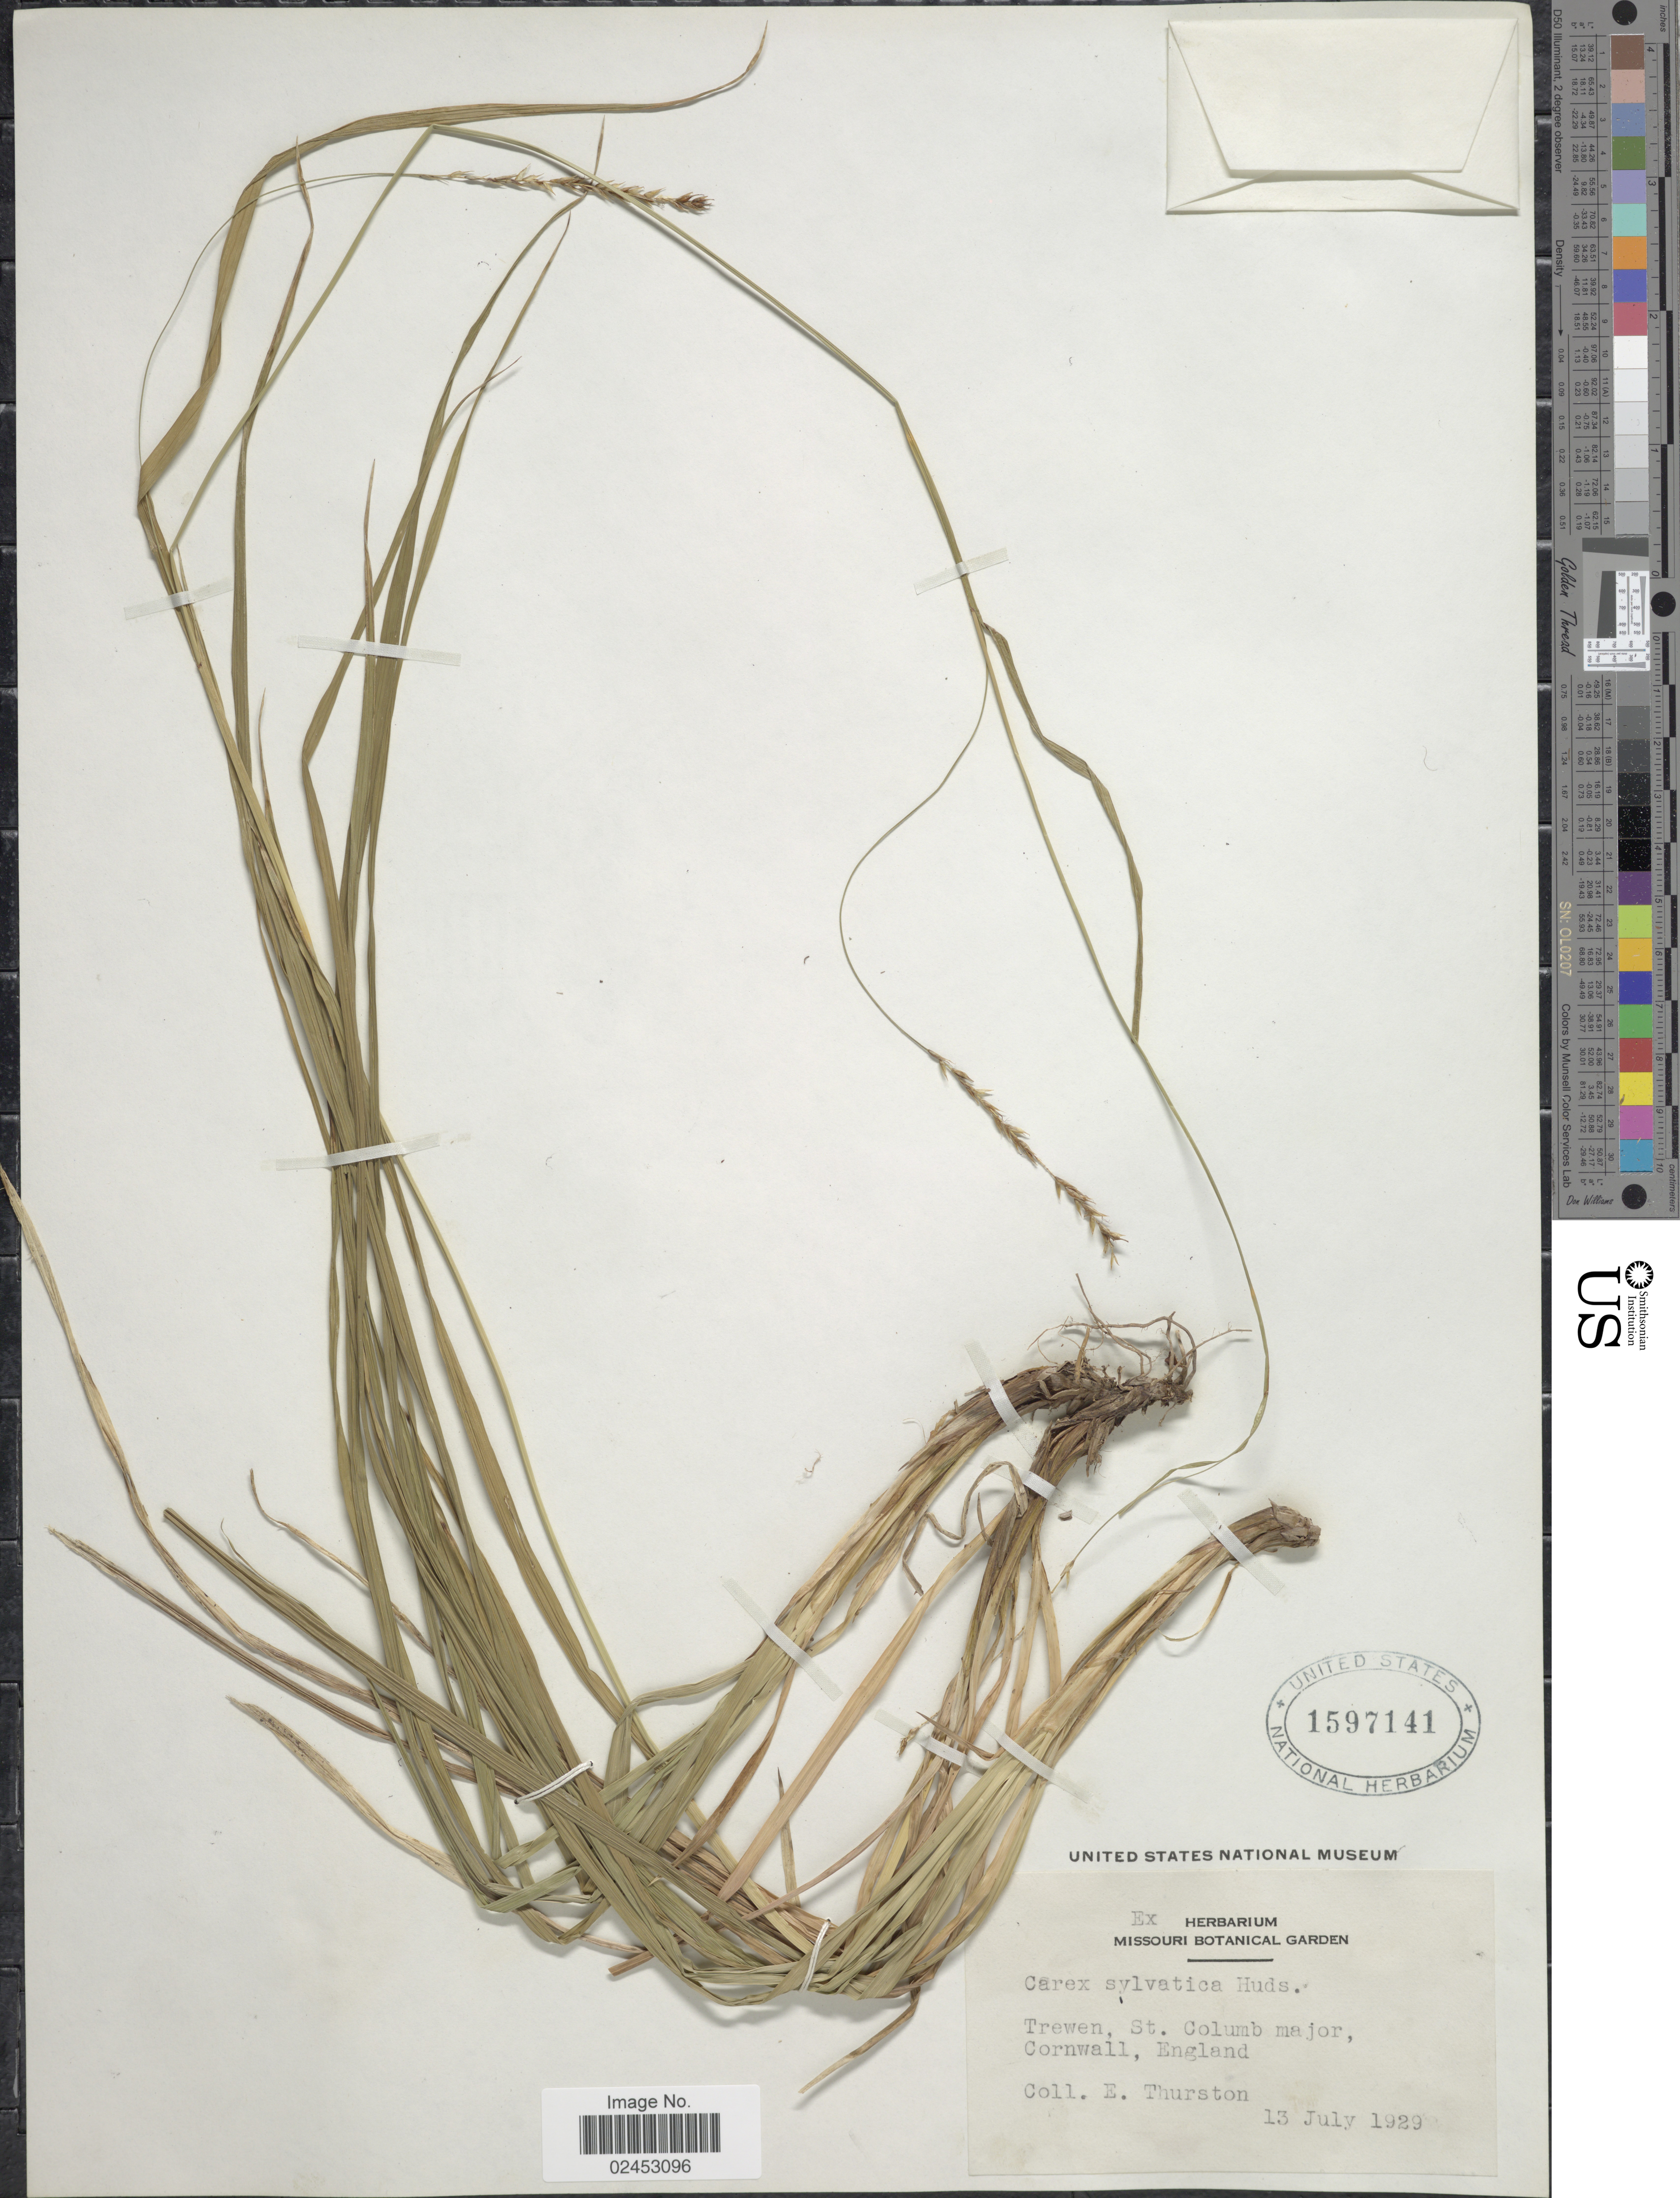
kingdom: Plantae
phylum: Tracheophyta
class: Liliopsida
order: Poales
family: Cyperaceae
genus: Carex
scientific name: Carex sylvatica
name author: Huds.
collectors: E. Thurston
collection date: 1929-07-13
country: United Kingdom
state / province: England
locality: Trewen, St. Columb major, Cornwall.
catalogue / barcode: US 1597141